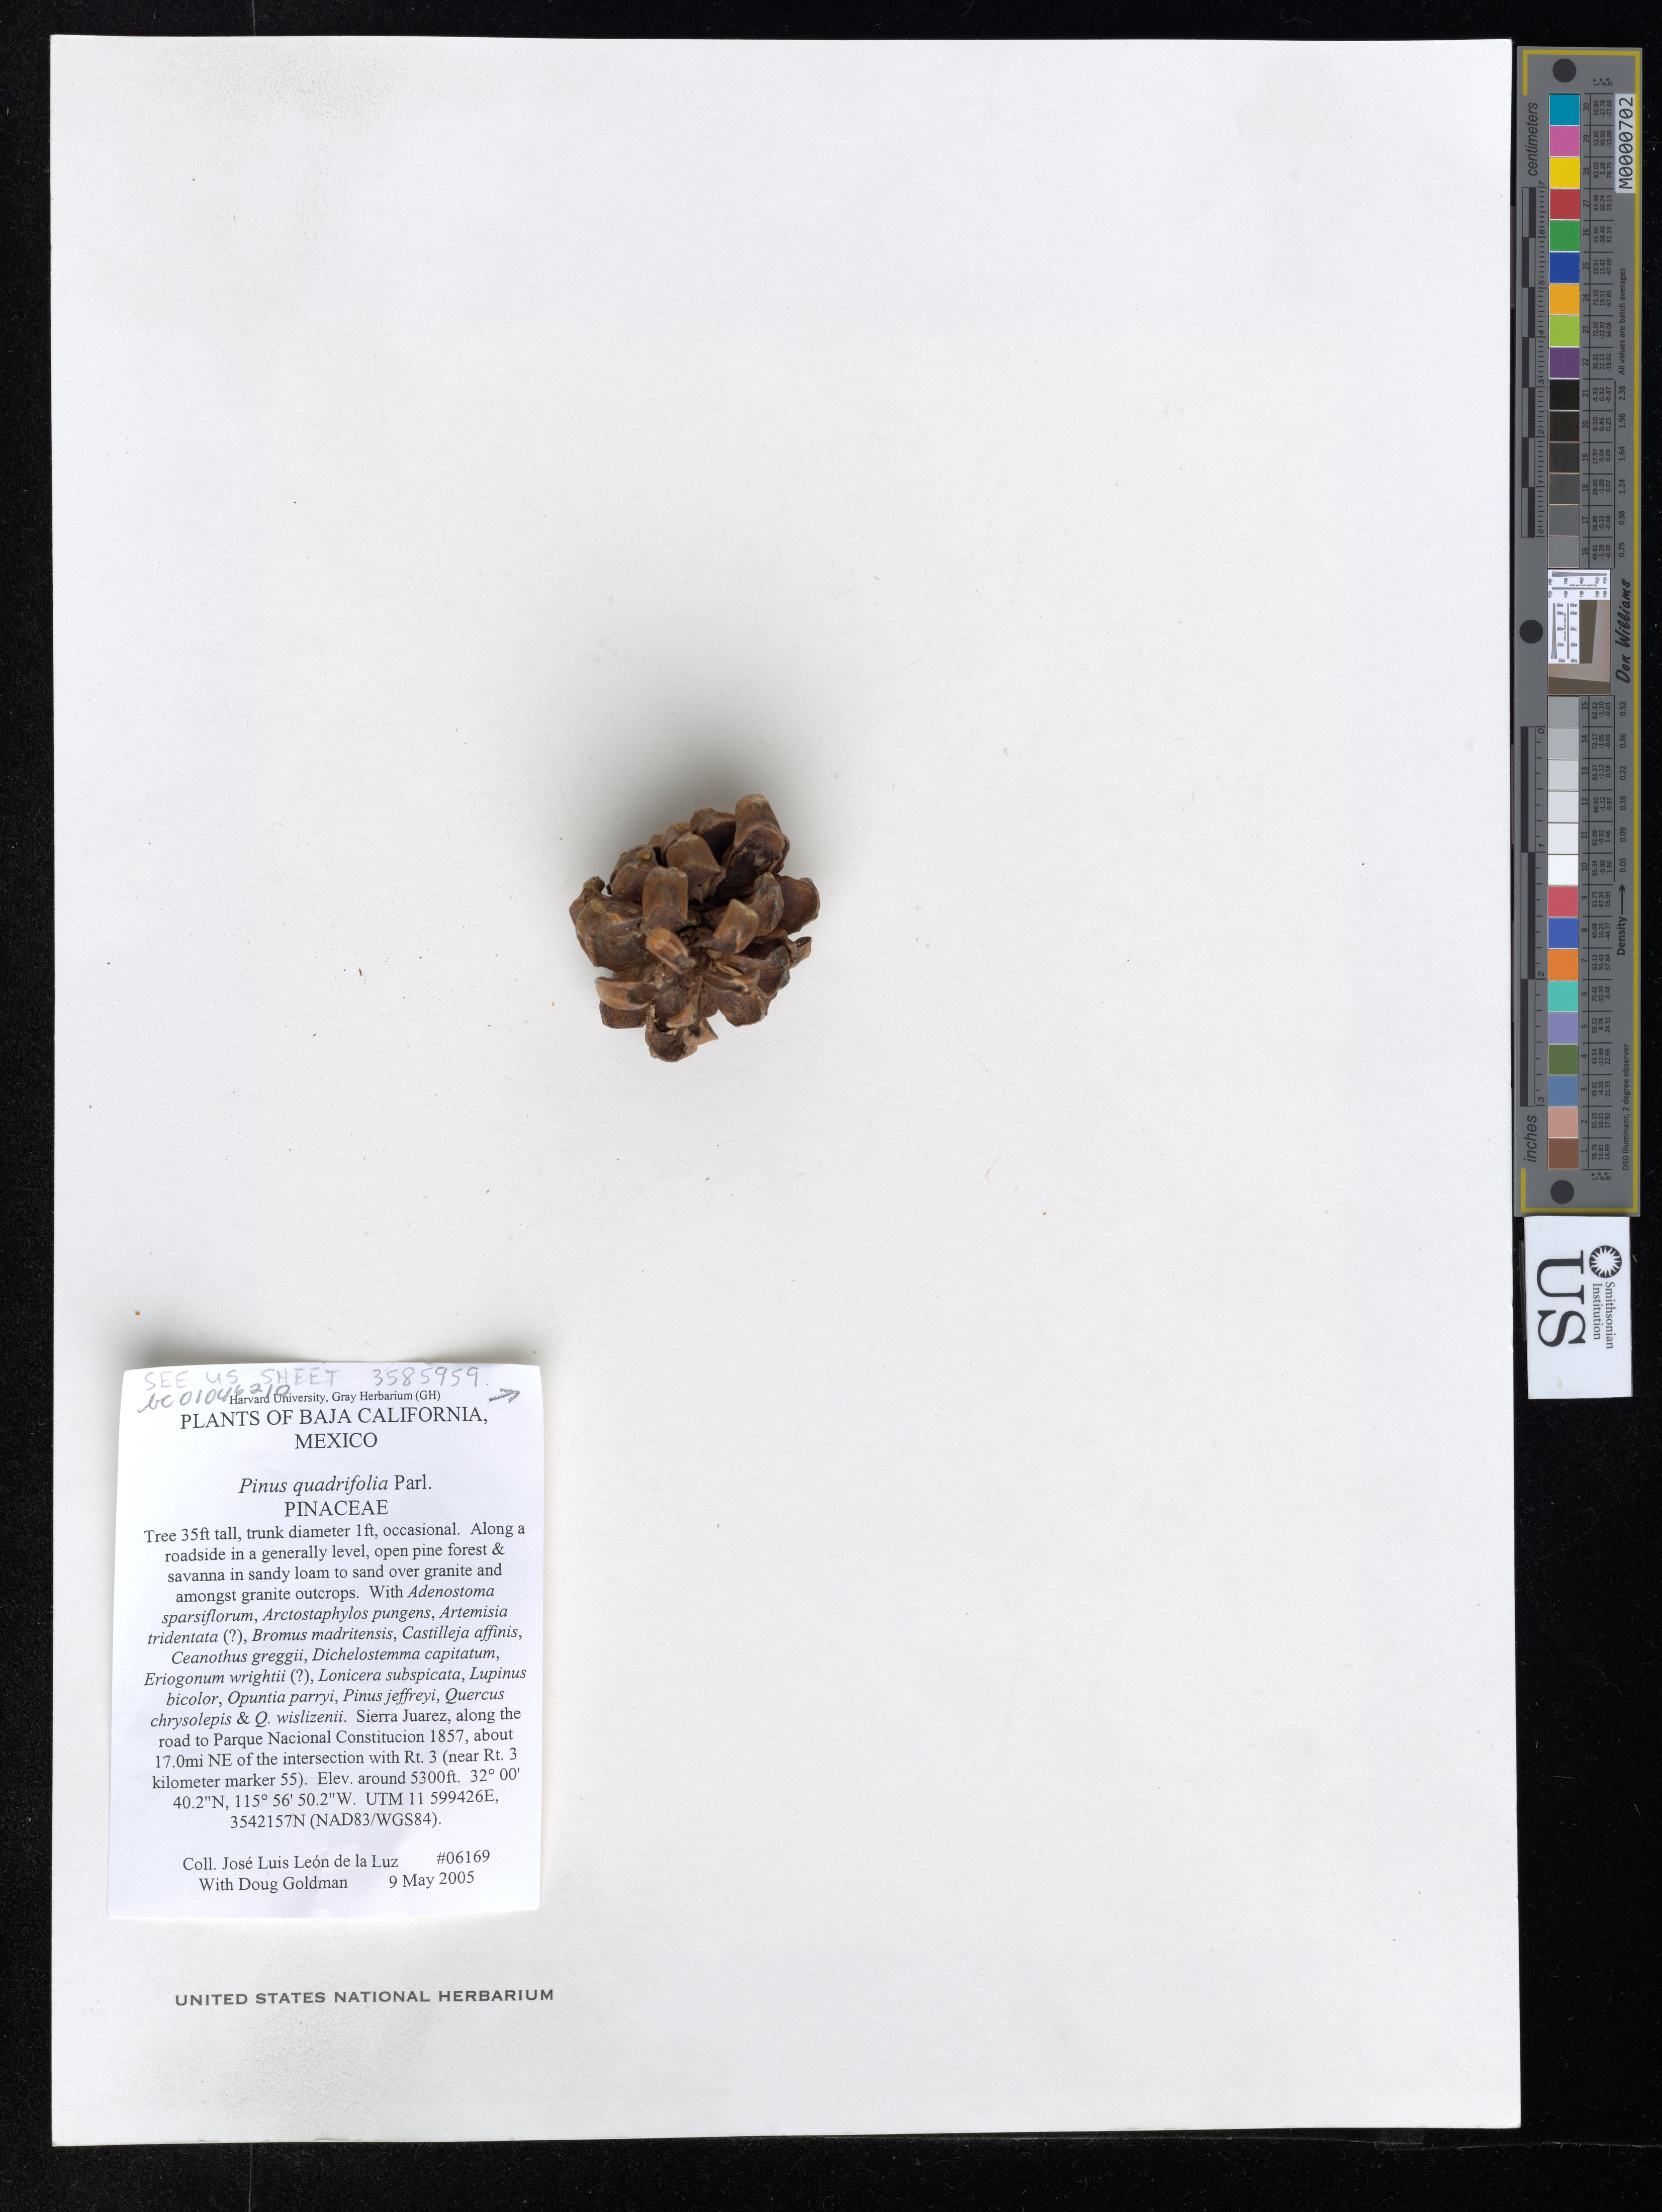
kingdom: Plantae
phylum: Tracheophyta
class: Pinopsida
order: Pinales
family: Pinaceae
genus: Pinus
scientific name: Pinus x quadrifolia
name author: Parl. ex Sudw.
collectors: J. L. León de la Luz & D. H. Goldman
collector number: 06169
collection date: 2005-05-09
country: Mexico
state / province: Baja California Norte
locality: Sierra Juarez along the road to Parque Natcional Constitucion 1857 about 17 miles NE of the intersection with Rt. 3 (near Rt.. 3 kilometer marker 55).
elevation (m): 1615